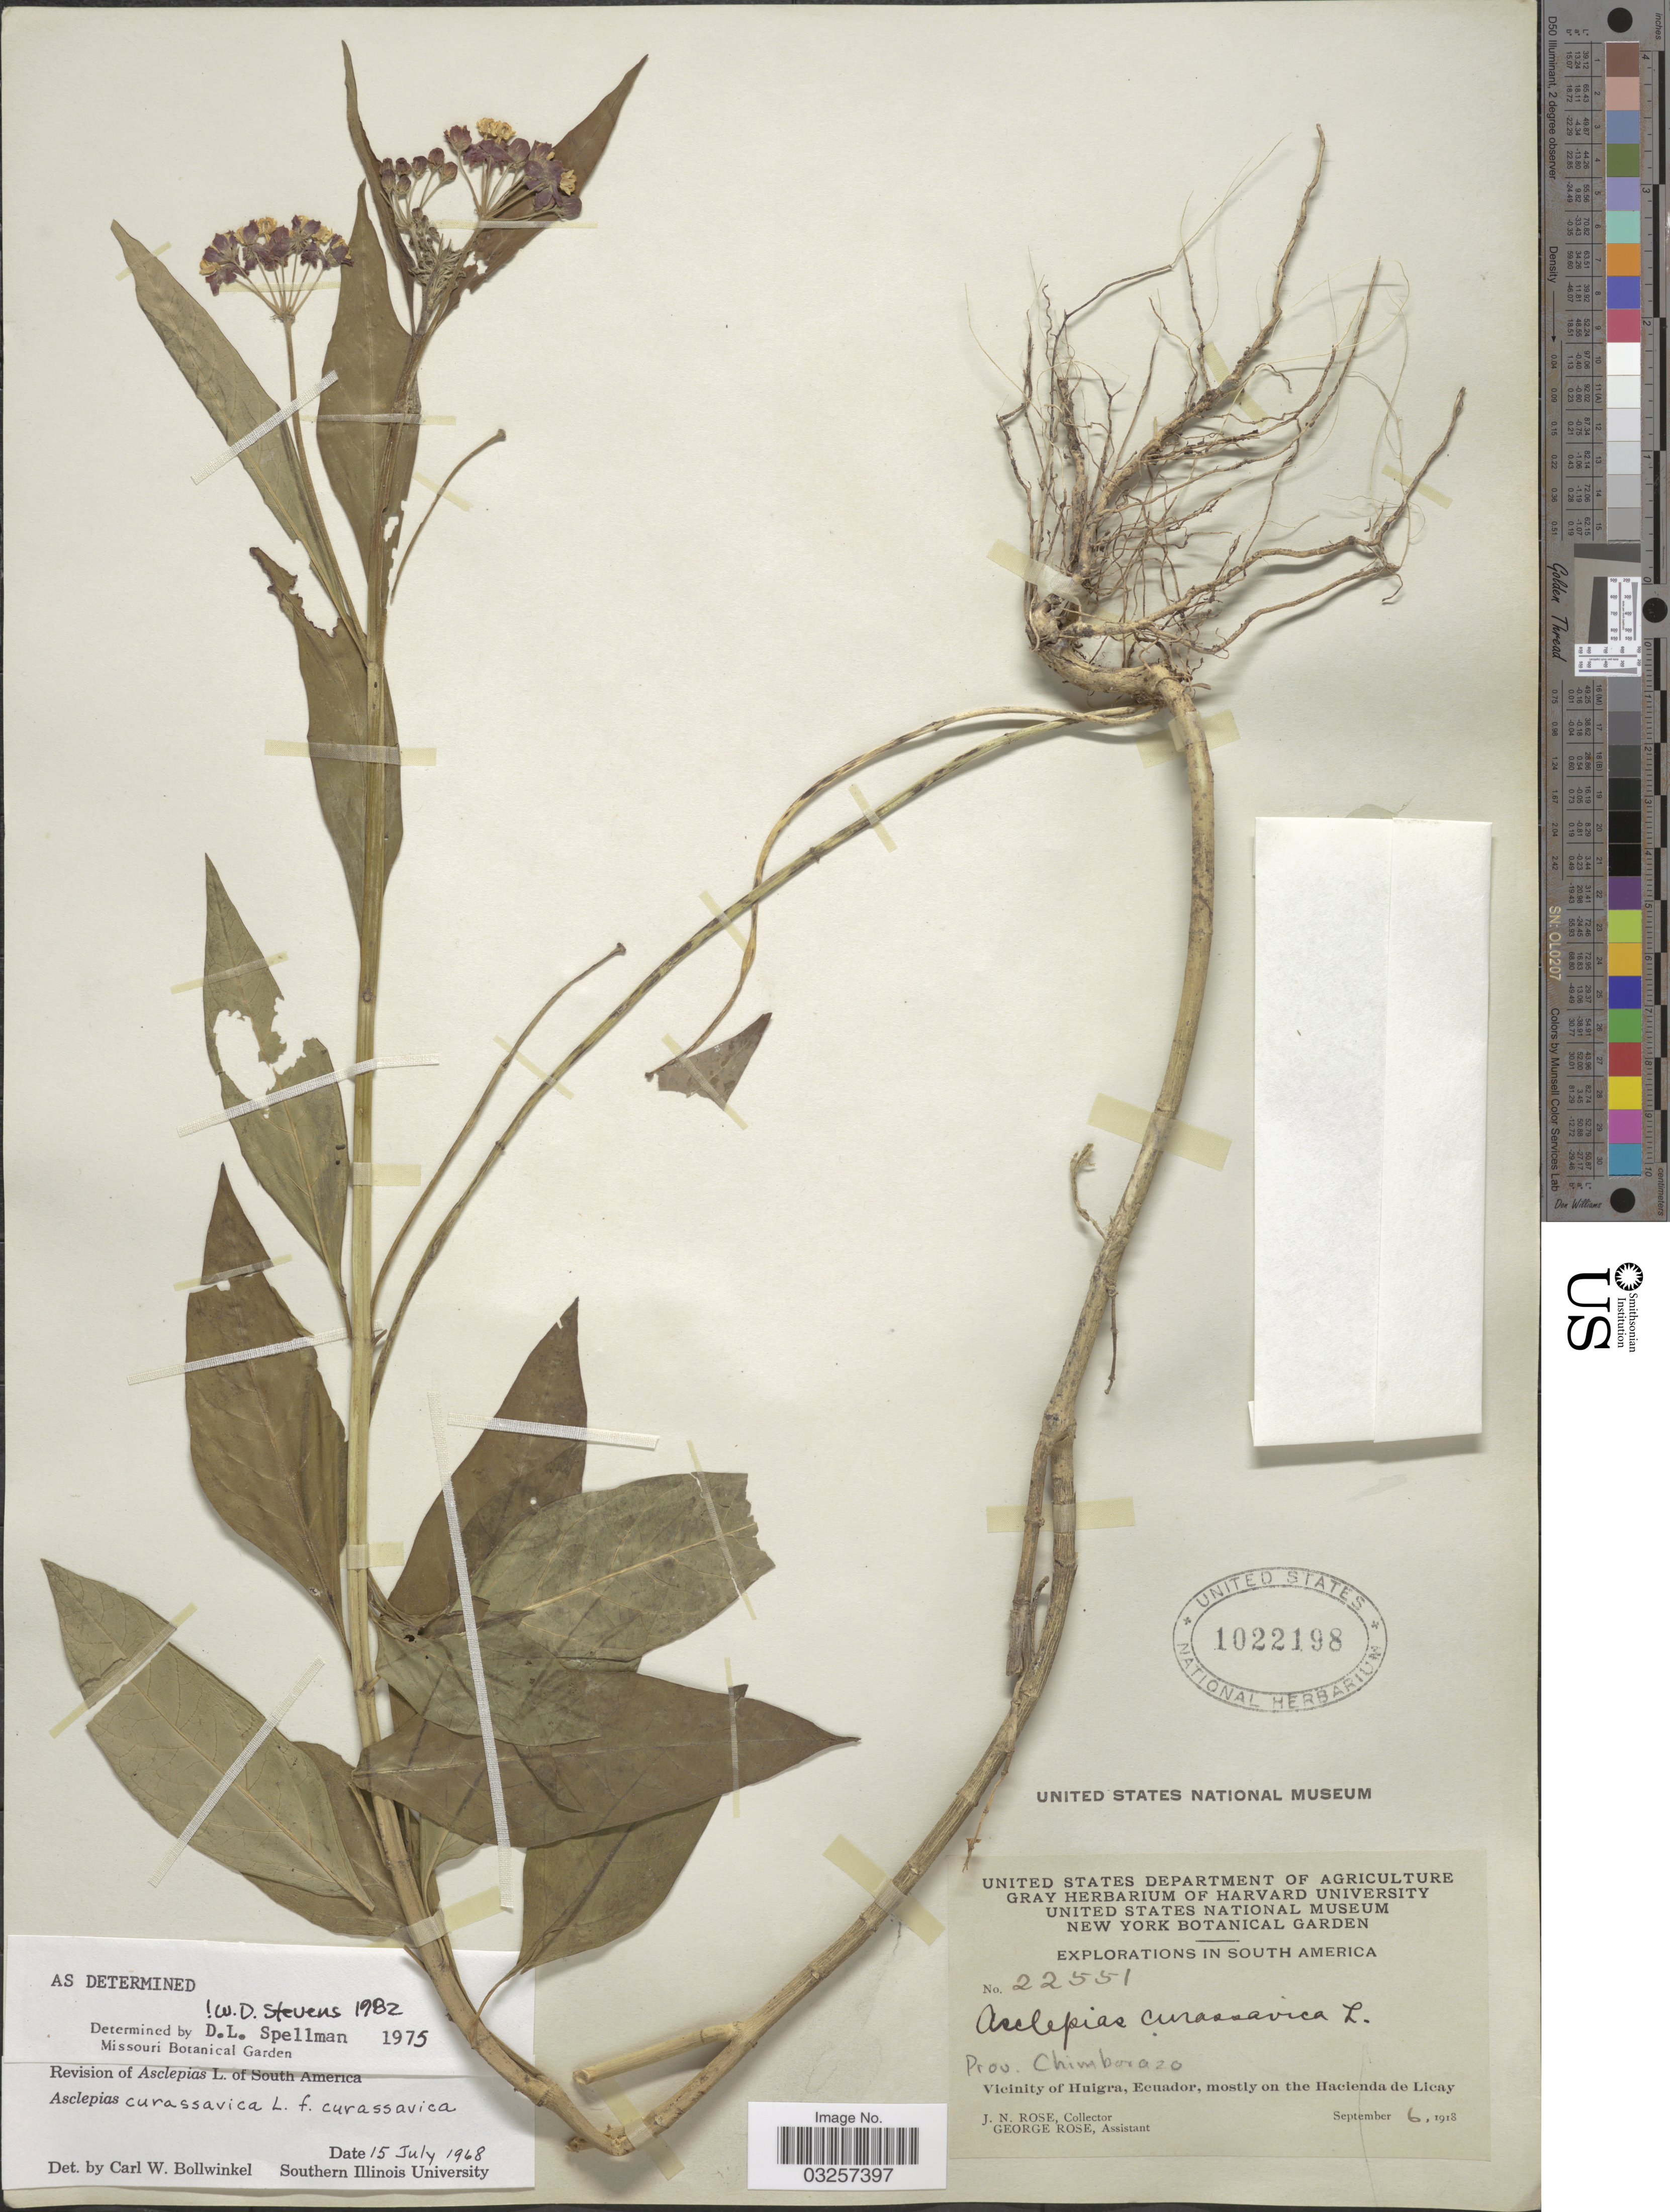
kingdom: Plantae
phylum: Tracheophyta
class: Magnoliopsida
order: Gentianales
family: Apocynaceae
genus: Asclepias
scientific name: Asclepias curassavica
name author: L.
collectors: J. N. Rose & G. Rose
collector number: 22551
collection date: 1918-09-06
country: Ecuador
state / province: Chimborazo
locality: Prov. Chimborazo. Vicinity of Huigra, mostly on the Hacienda de Licay.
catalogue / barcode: US 1022198